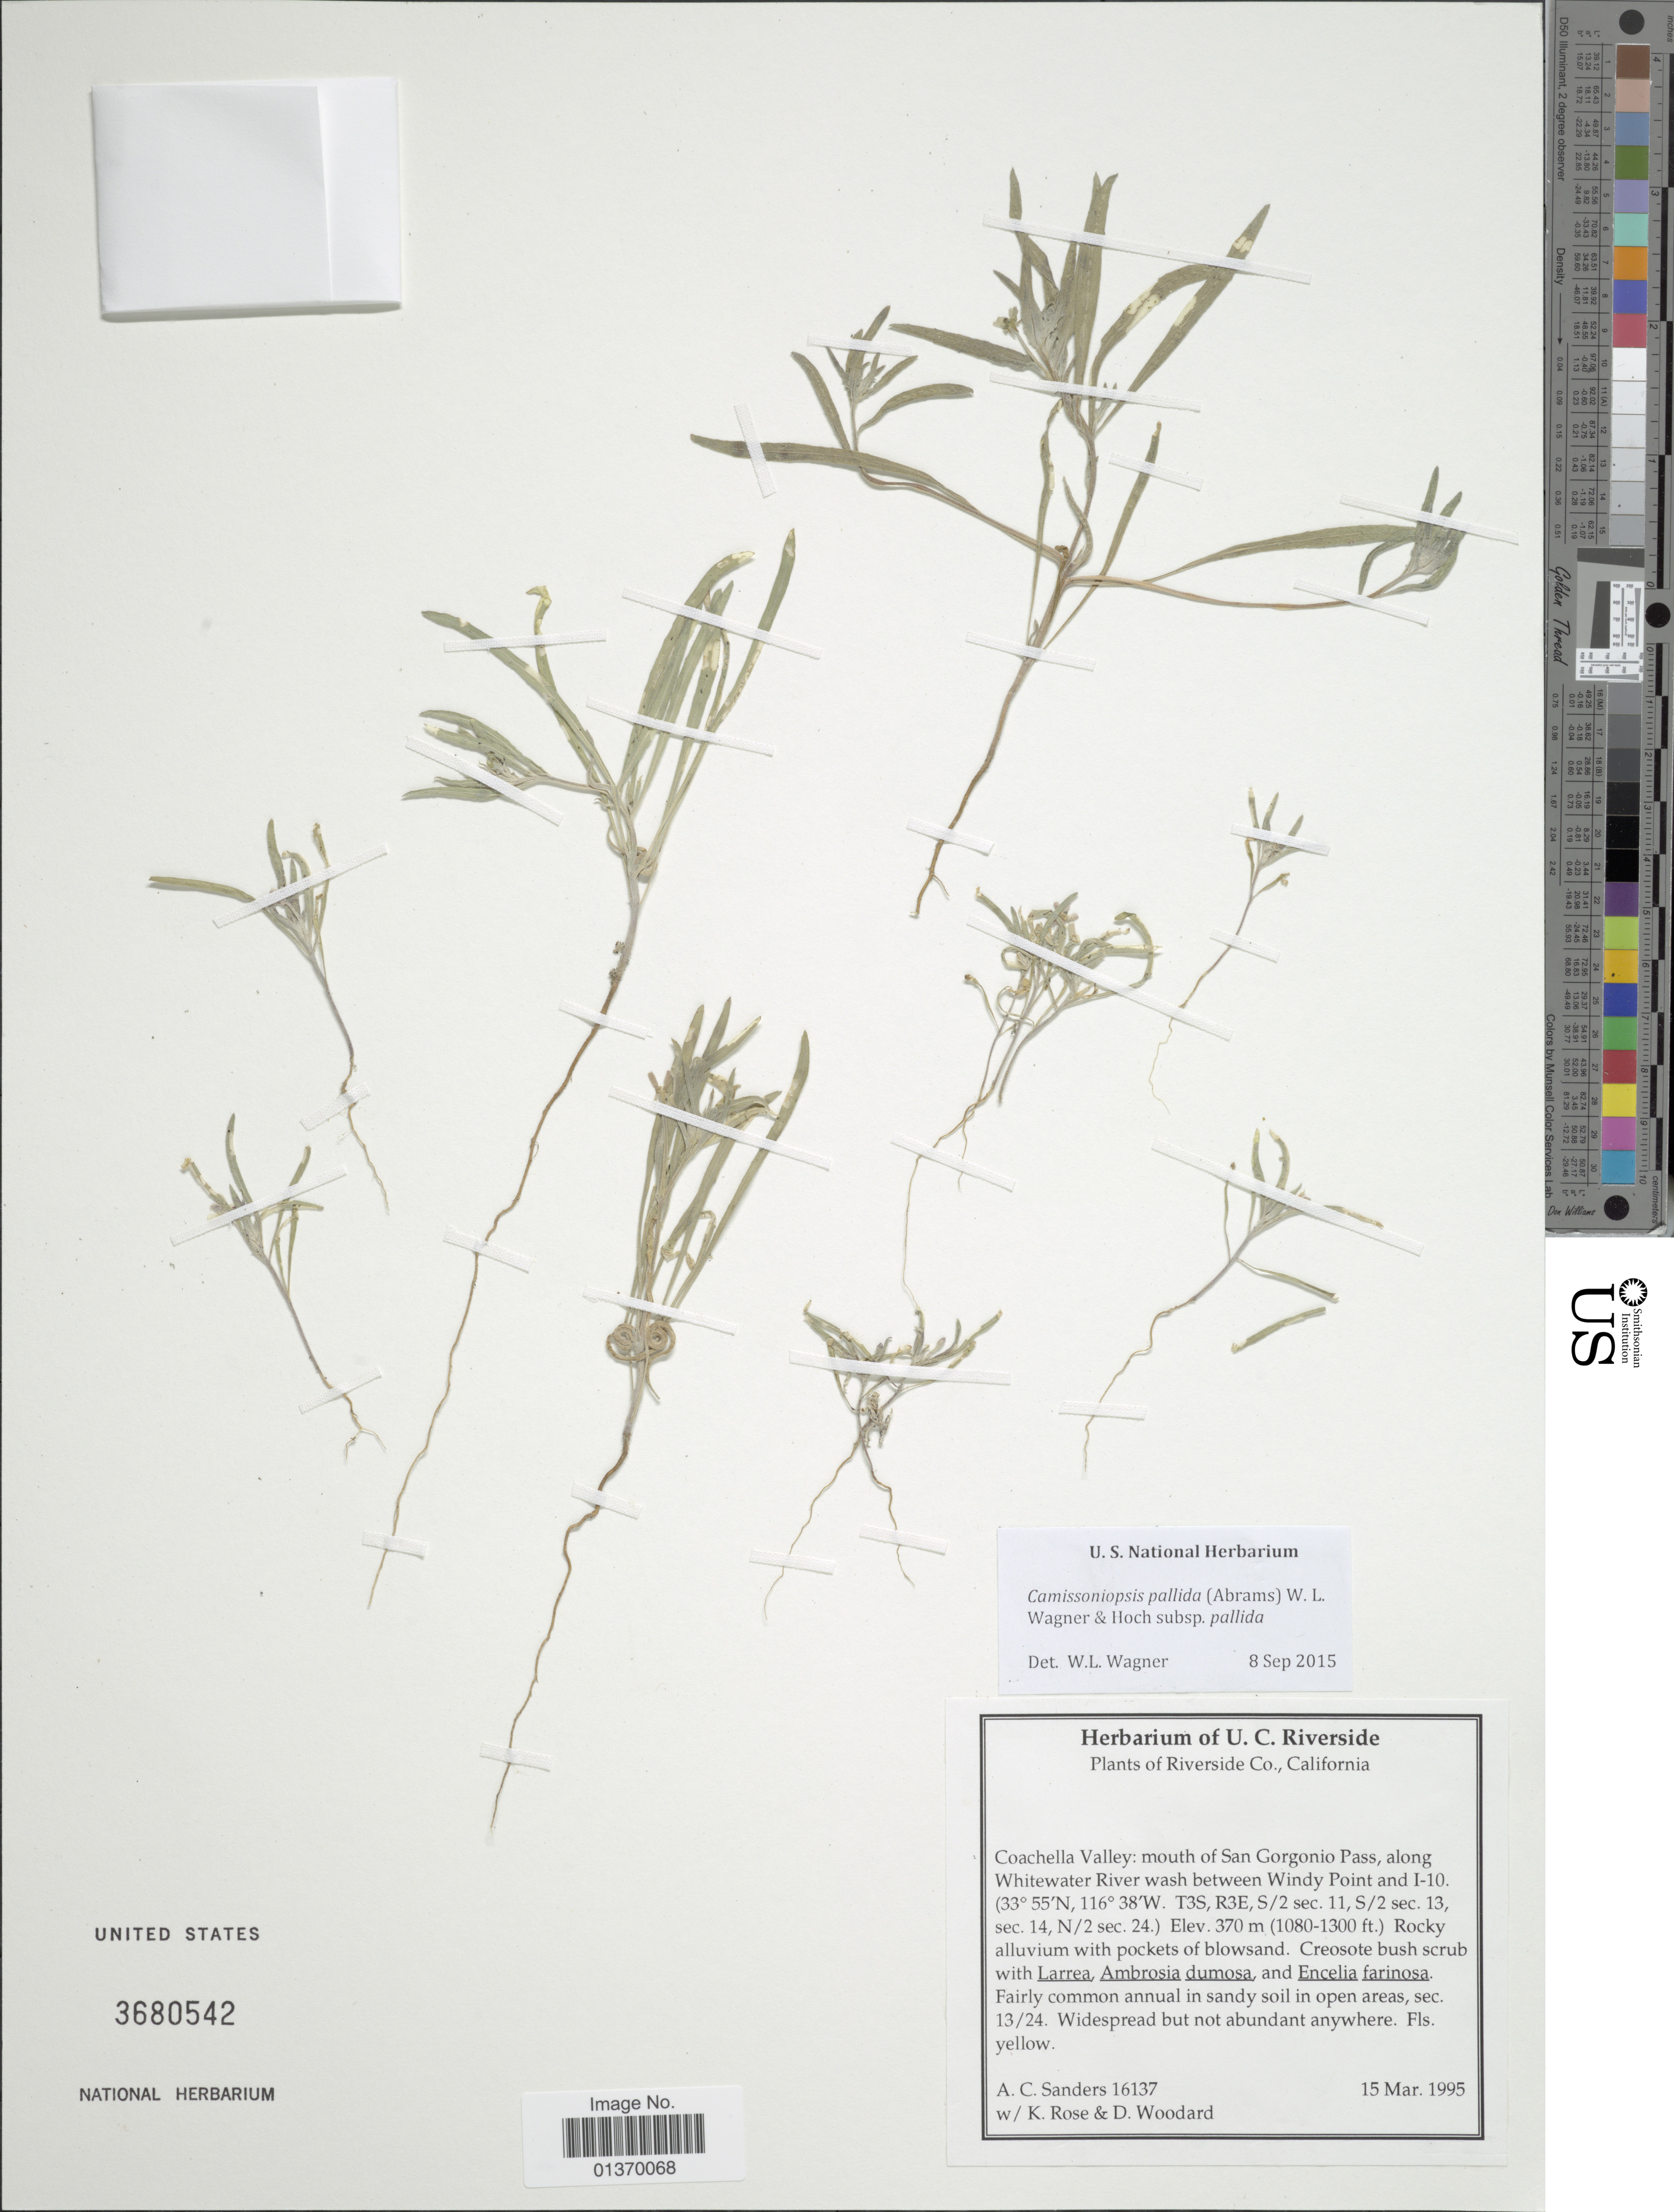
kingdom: Plantae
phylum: Tracheophyta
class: Magnoliopsida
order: Myrtales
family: Onagraceae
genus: Camissoniopsis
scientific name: Camissoniopsis pallida subsp. pallida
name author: (Abrams) W.L. Wagner & Hoch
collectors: A. Sanders, K. Rose & D. Woodard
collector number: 16137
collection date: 1995-03-15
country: United States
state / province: California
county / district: Riverside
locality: Riverside Co., Coachella Valley: mouth of San Gorgonio Pass, along Whitewater River wash between Windy Point and I-10, T3S, R3E, S/2 sec. 11, S/2 sec. 13. sec. 14, N/2 sec. 24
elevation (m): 329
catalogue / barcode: US 3680542